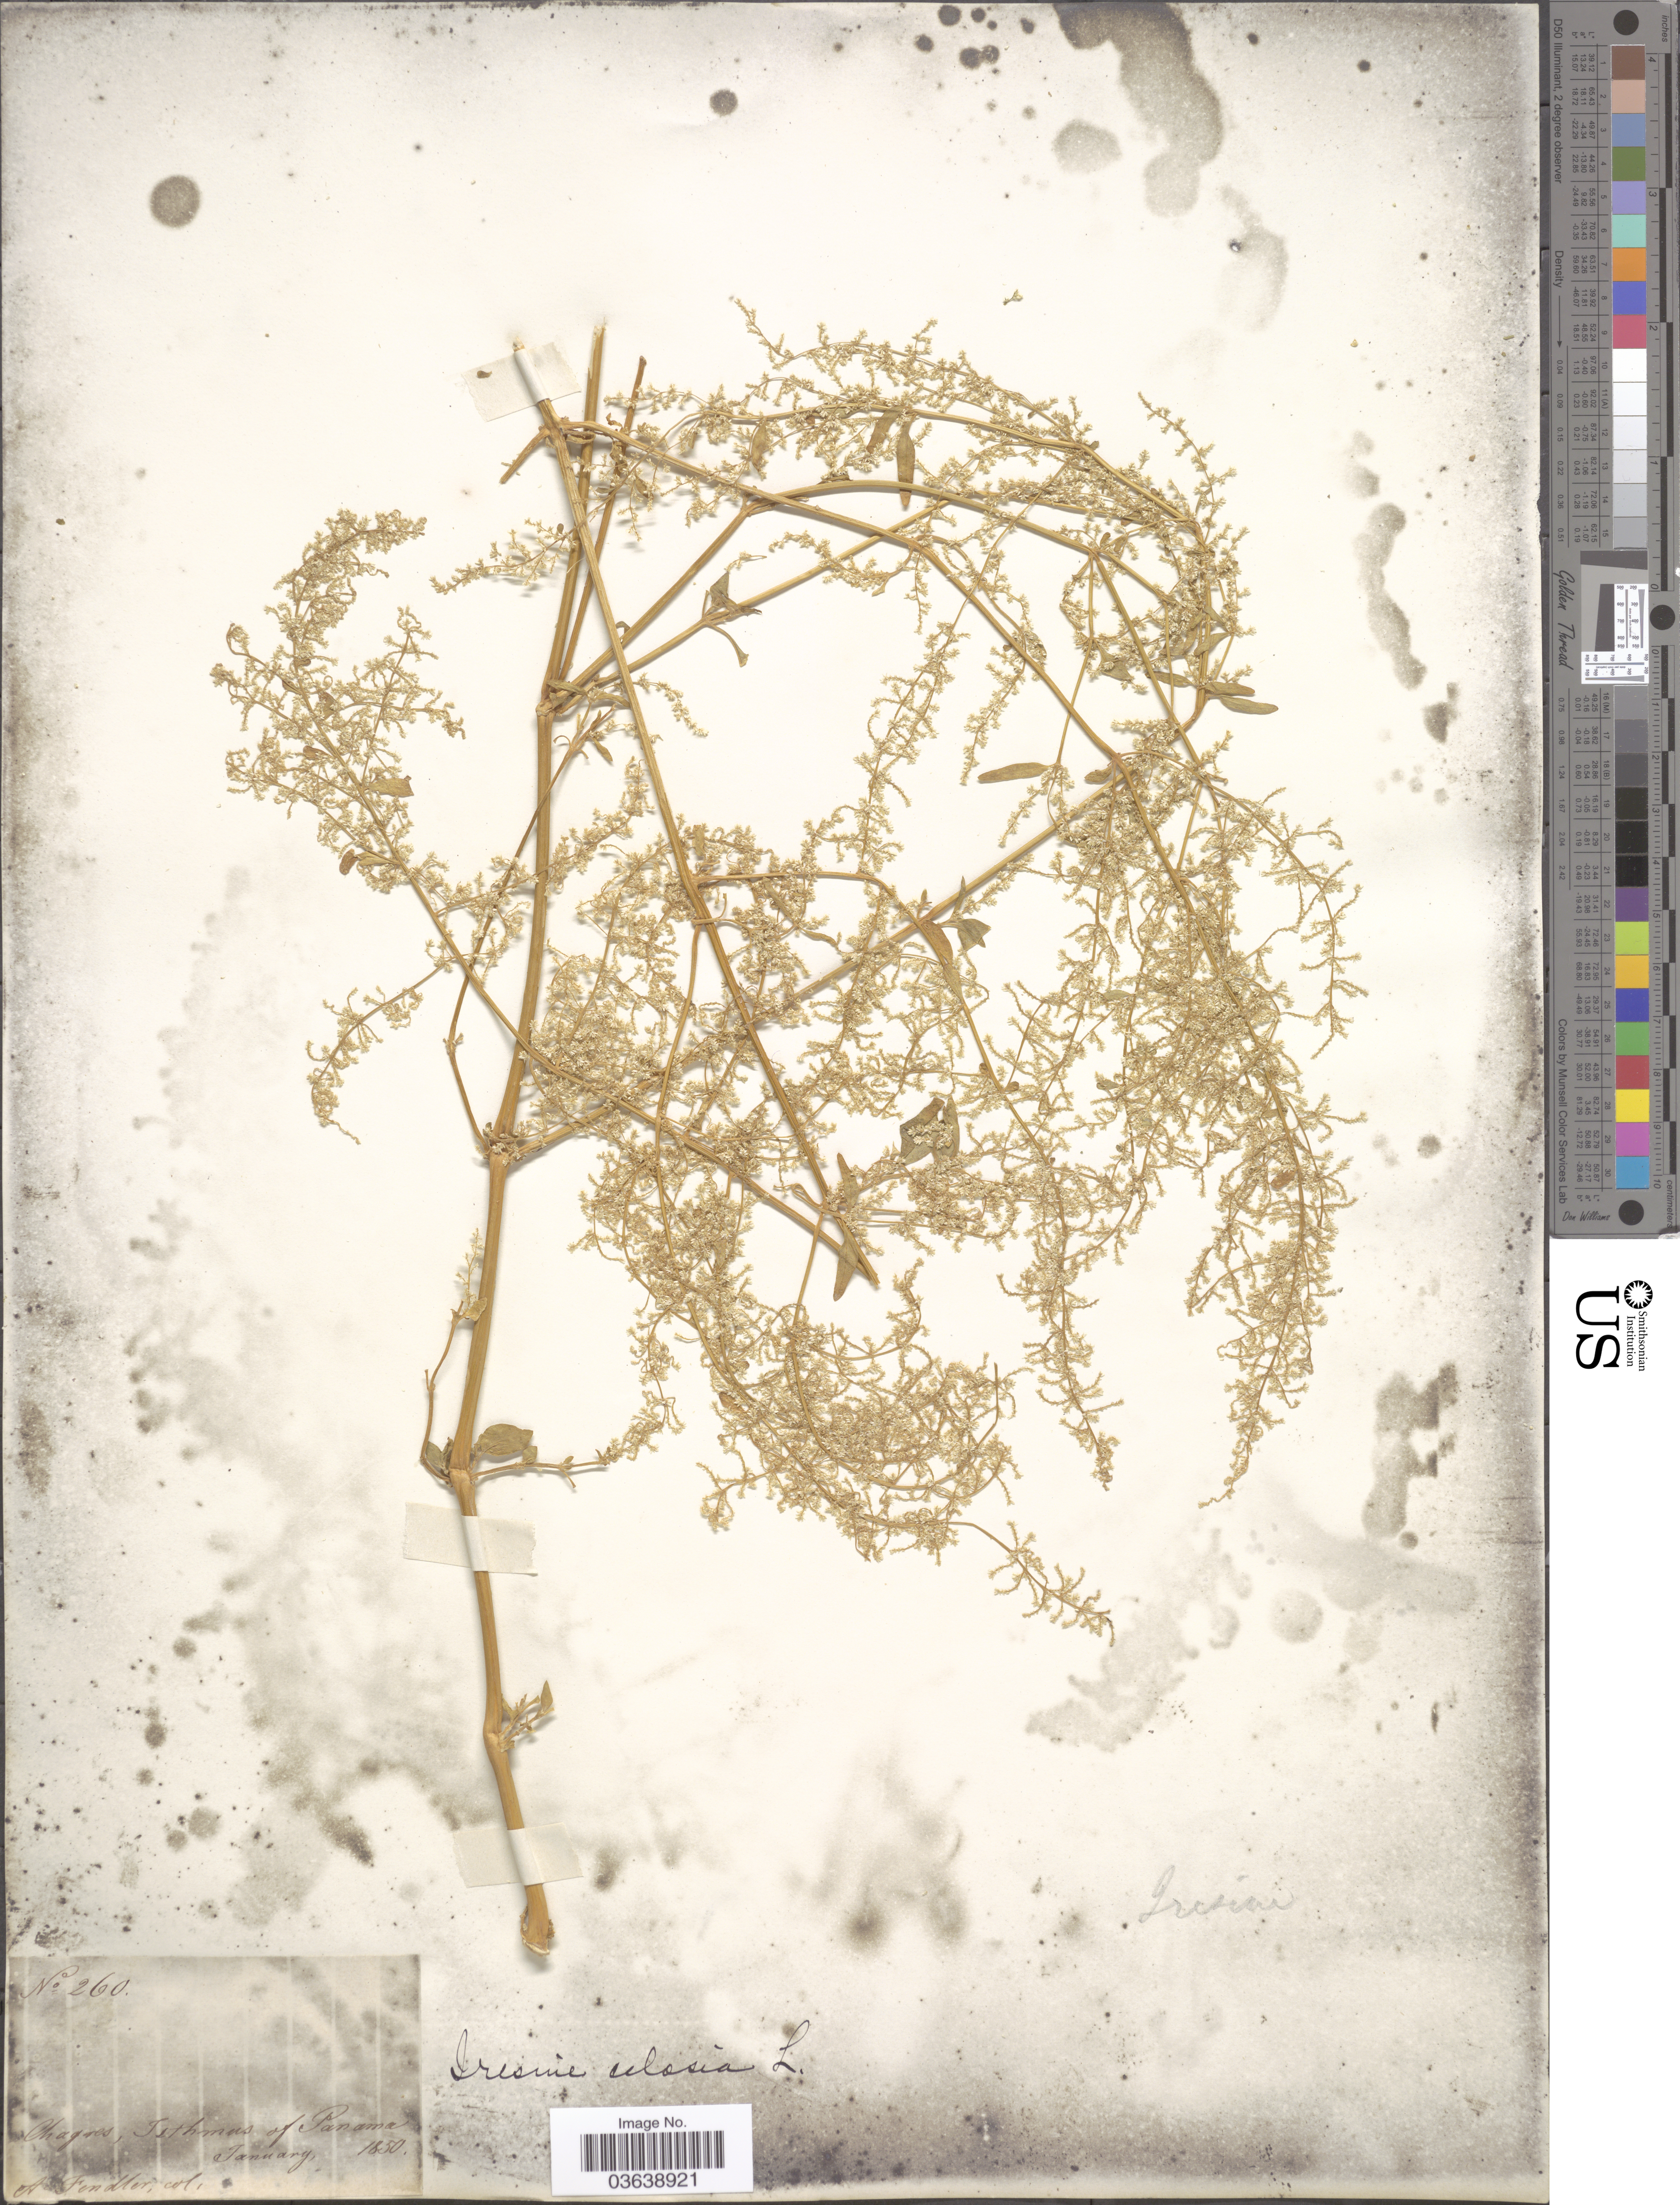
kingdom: Plantae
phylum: Tracheophyta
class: Magnoliopsida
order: Caryophyllales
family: Amaranthaceae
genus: Iresine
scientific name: Iresine celosia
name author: L.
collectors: A. Fendler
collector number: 260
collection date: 1850-01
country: Panama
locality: Chagres, Isthmus of Panama.